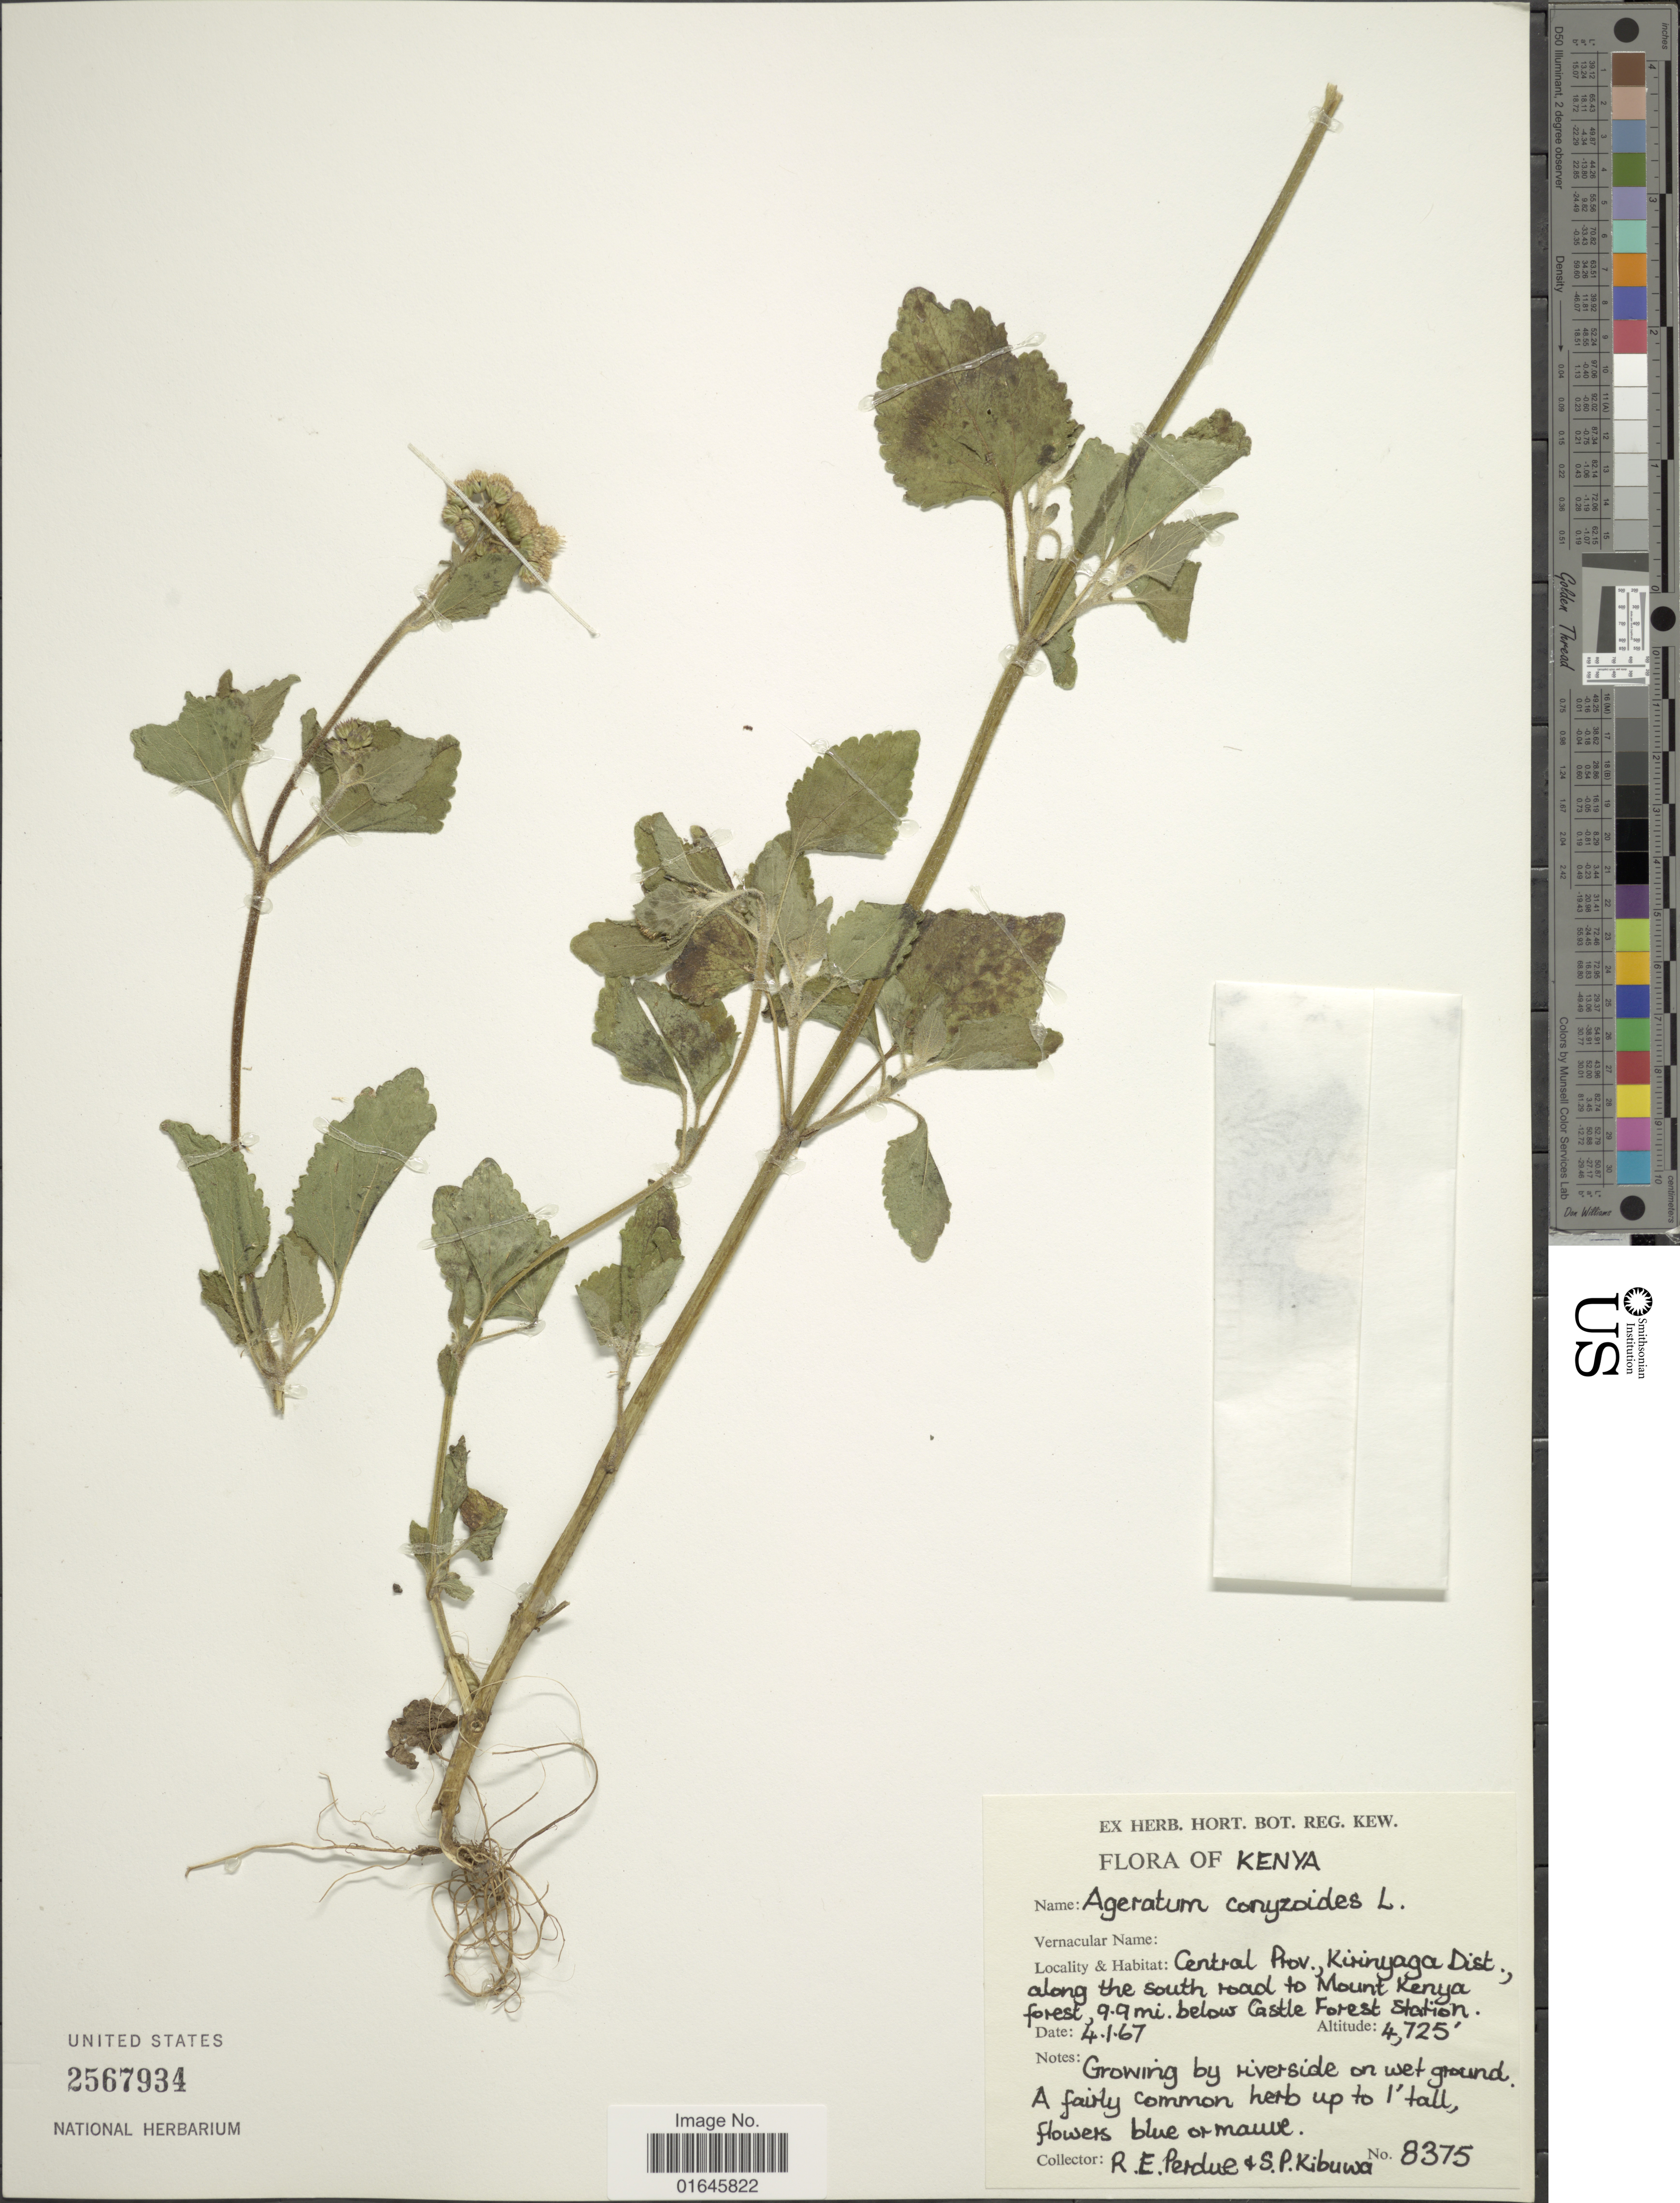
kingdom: Plantae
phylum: Tracheophyta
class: Magnoliopsida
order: Asterales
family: Asteraceae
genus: Ageratum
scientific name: Ageratum conyzoides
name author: L.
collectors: R. E. Perdue & S. Kibuwa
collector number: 8375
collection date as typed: Transcribed d/m/y: 4/1/67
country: Kenya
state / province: Kirinyaga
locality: Kirinyaga Dist., along the south road to Mount Kenya, forest 9.9 mi. below Castle Forest Station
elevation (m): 1440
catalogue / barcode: US 2567934